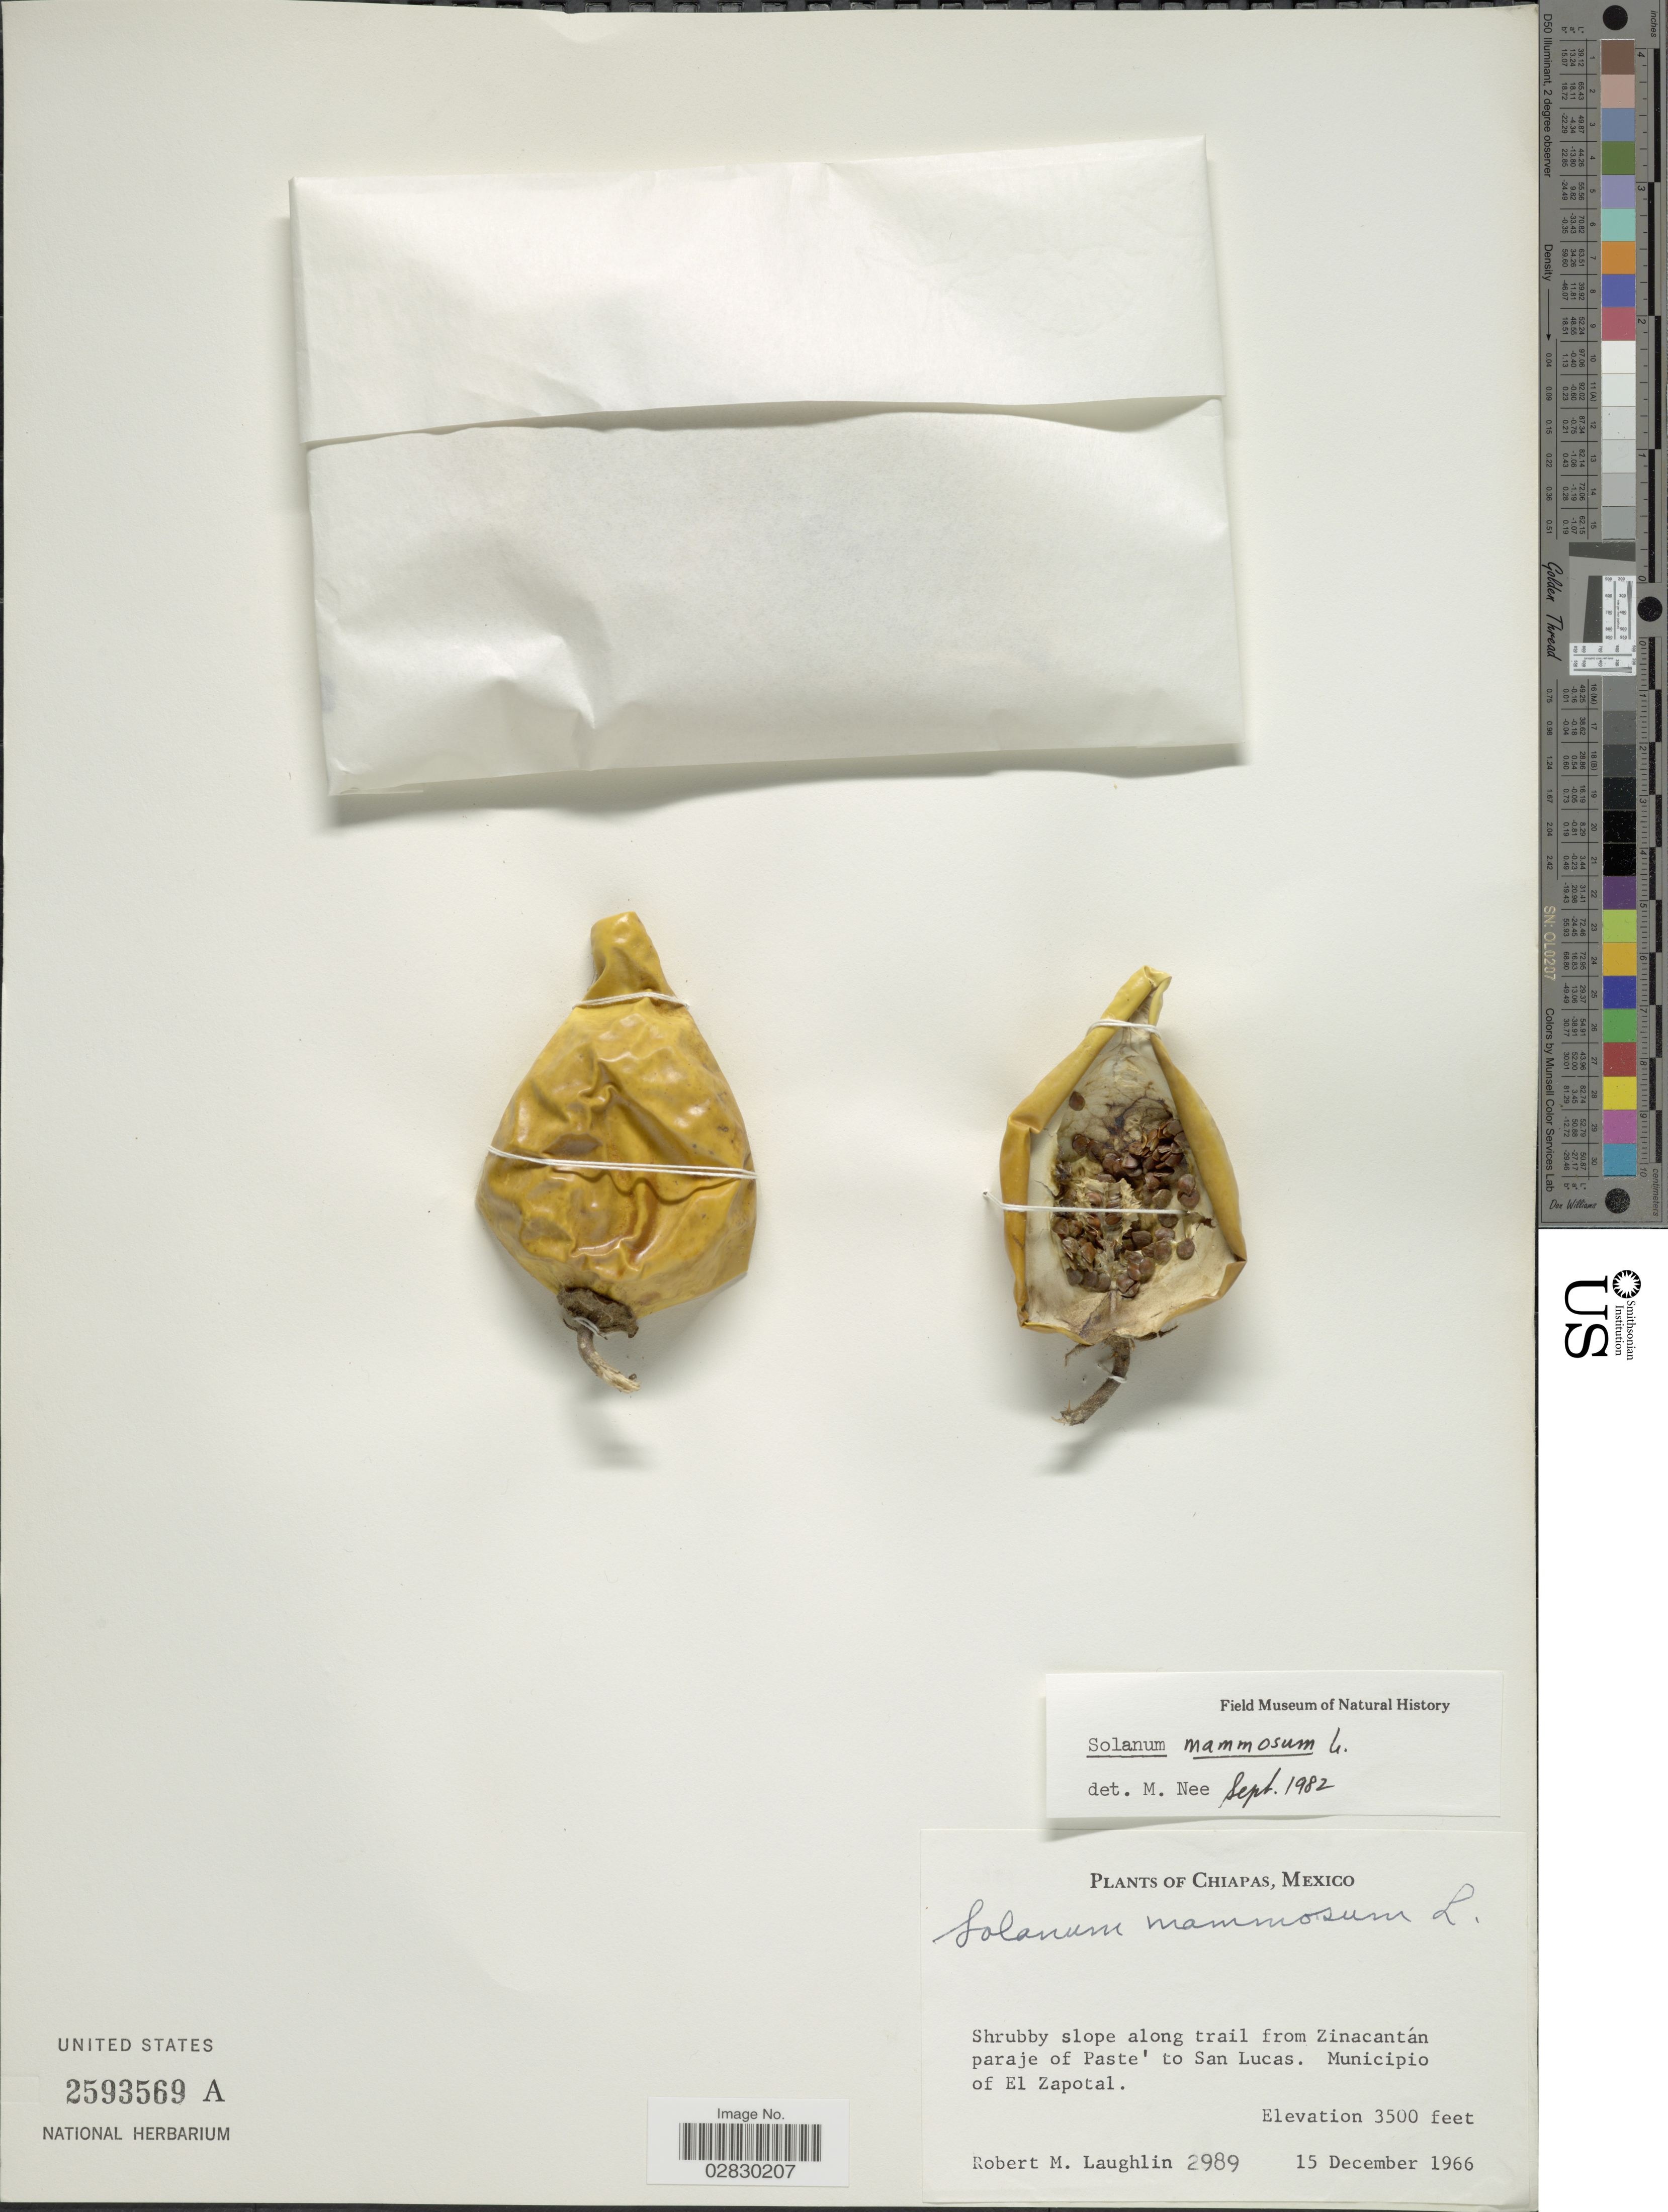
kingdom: Plantae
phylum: Tracheophyta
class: Magnoliopsida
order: Solanales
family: Solanaceae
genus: Solanum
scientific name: Solanum mammosum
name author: L.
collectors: R. M. Laughlin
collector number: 2989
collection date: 1966-12-15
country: Mexico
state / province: Chiapas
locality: Shrubby slope along trail from Zincantán paraje of Paste' to San Lucas. Municipio of El Zapotal.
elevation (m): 1067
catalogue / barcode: US 2593569A